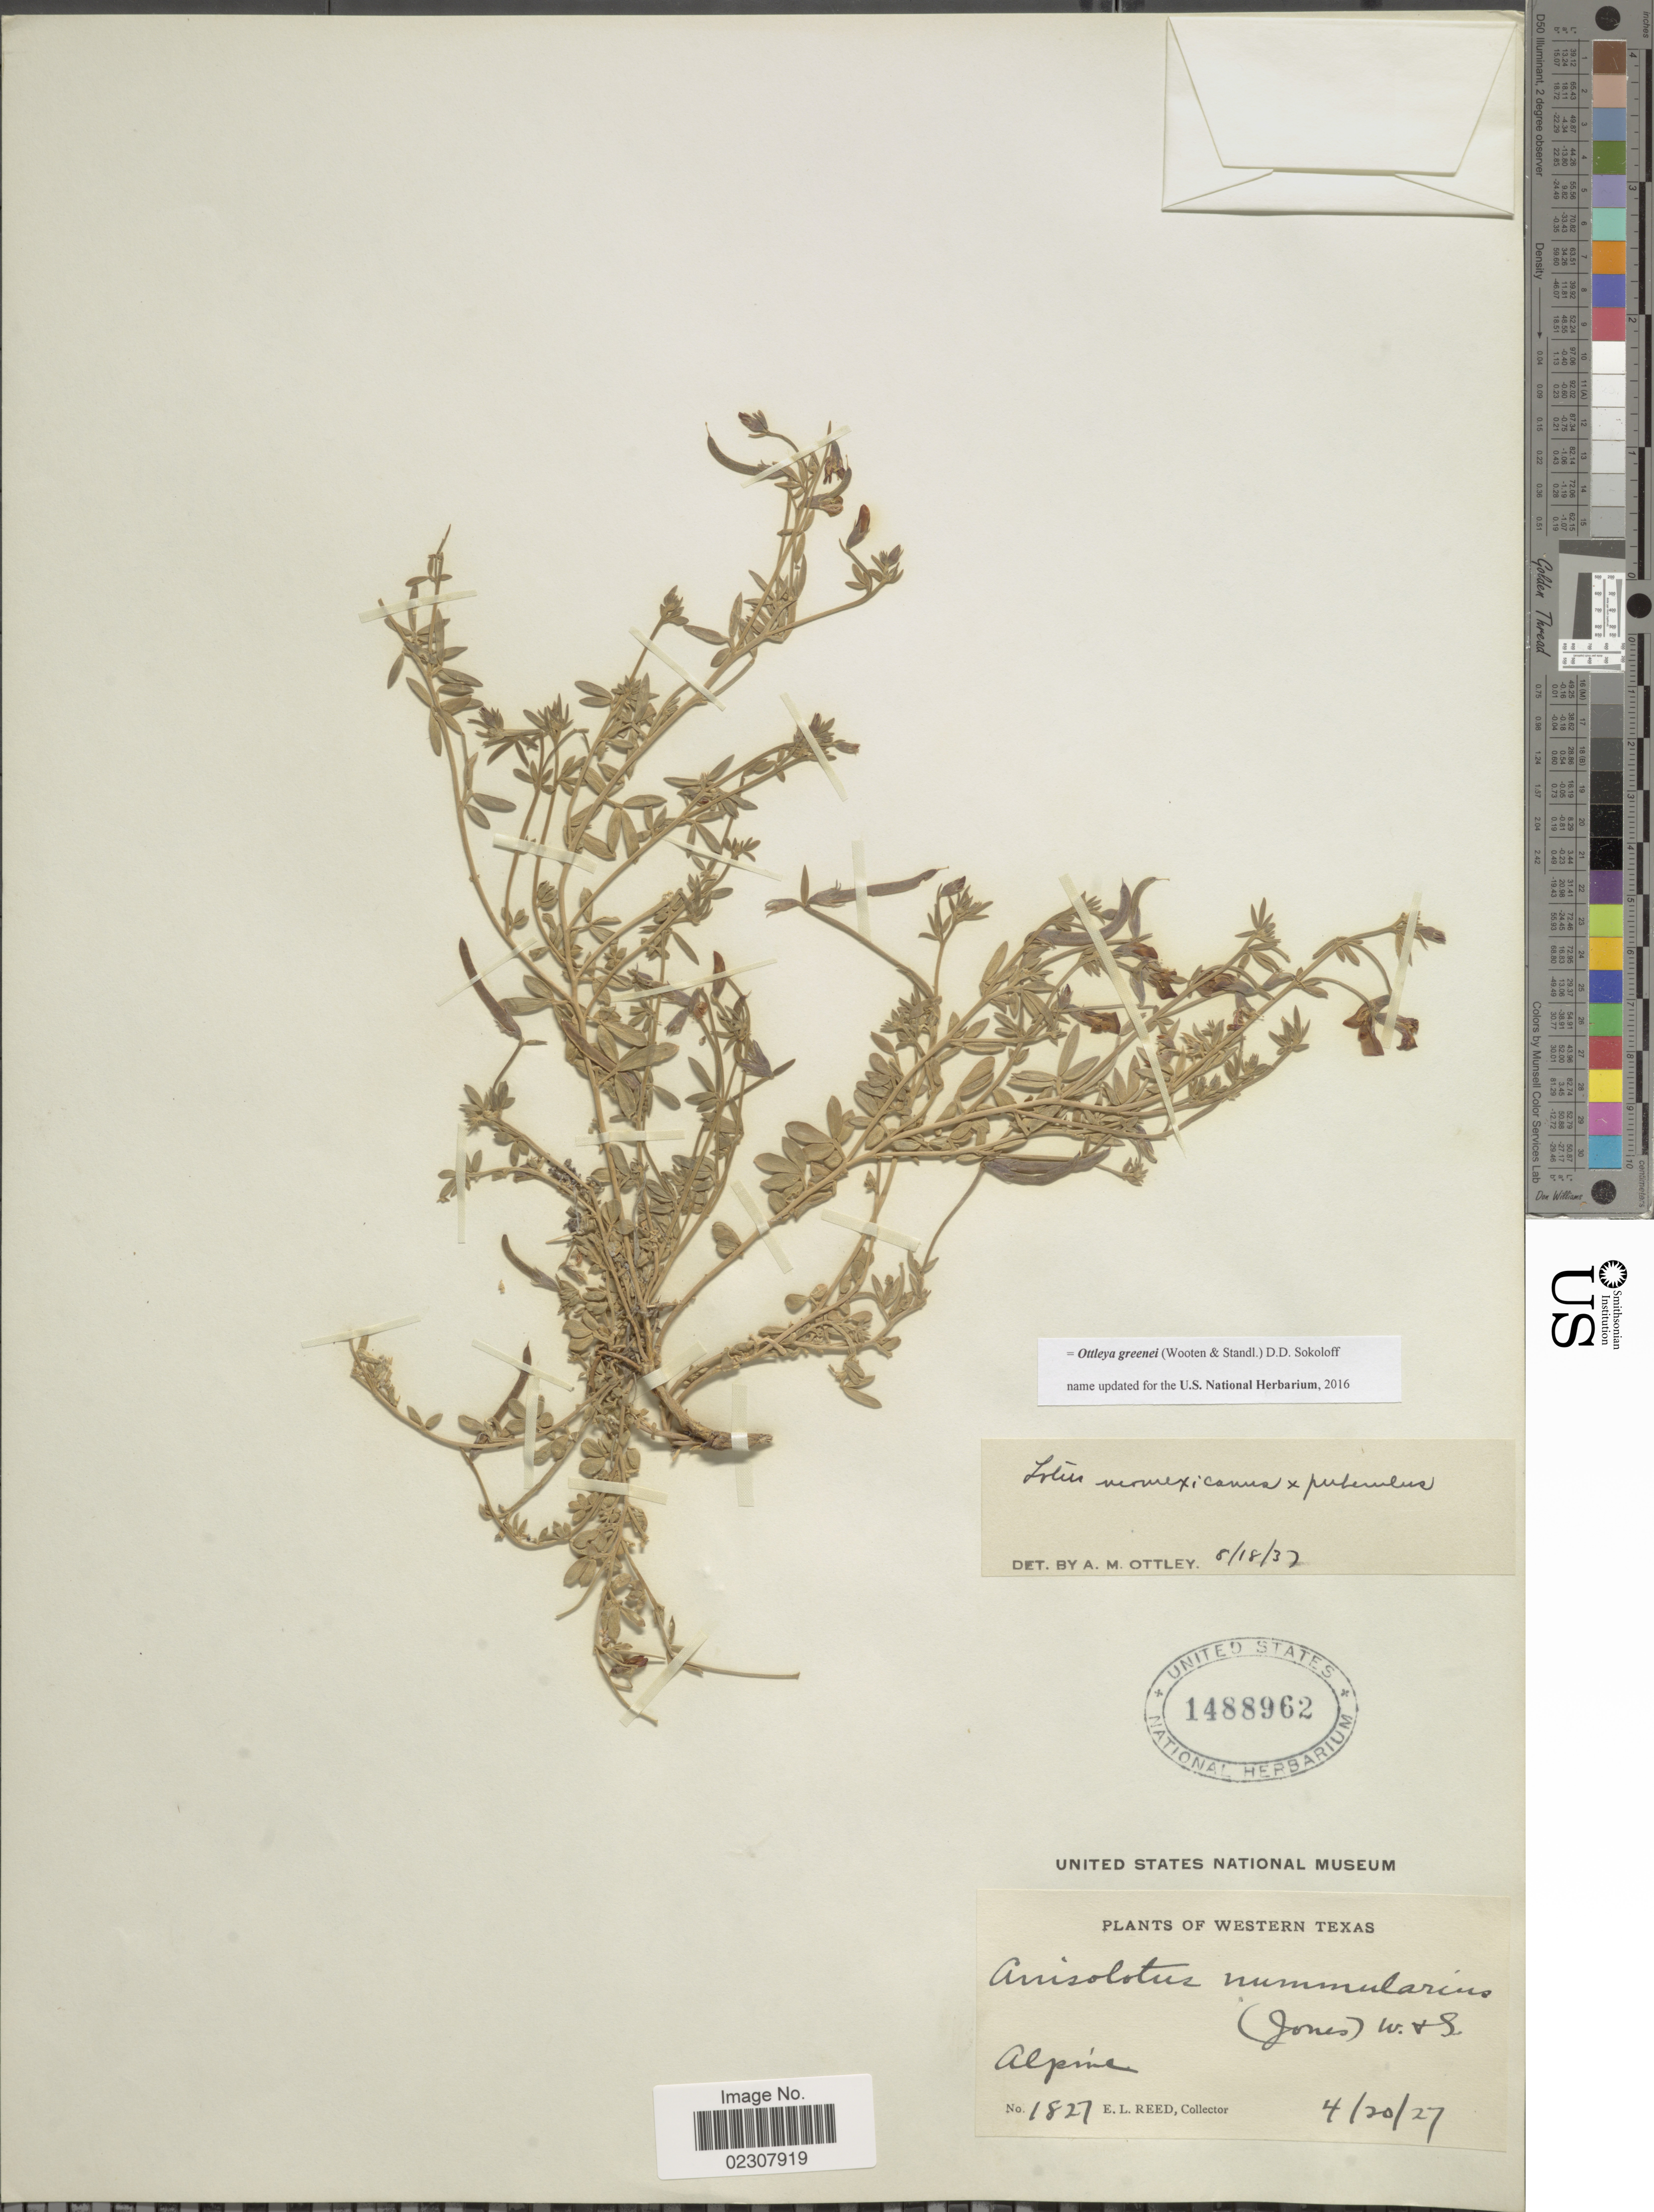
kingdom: Plantae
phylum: Tracheophyta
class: Magnoliopsida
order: Fabales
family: Fabaceae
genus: Ottleya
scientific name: Ottleya greenei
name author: (Wooten & Standl.) D.D. Sokoloff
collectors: E. Reed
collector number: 1827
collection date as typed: Transcribed d/m/y: 20/4/27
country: United States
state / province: Texas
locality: Western Texas, Alpine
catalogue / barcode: US 1488962